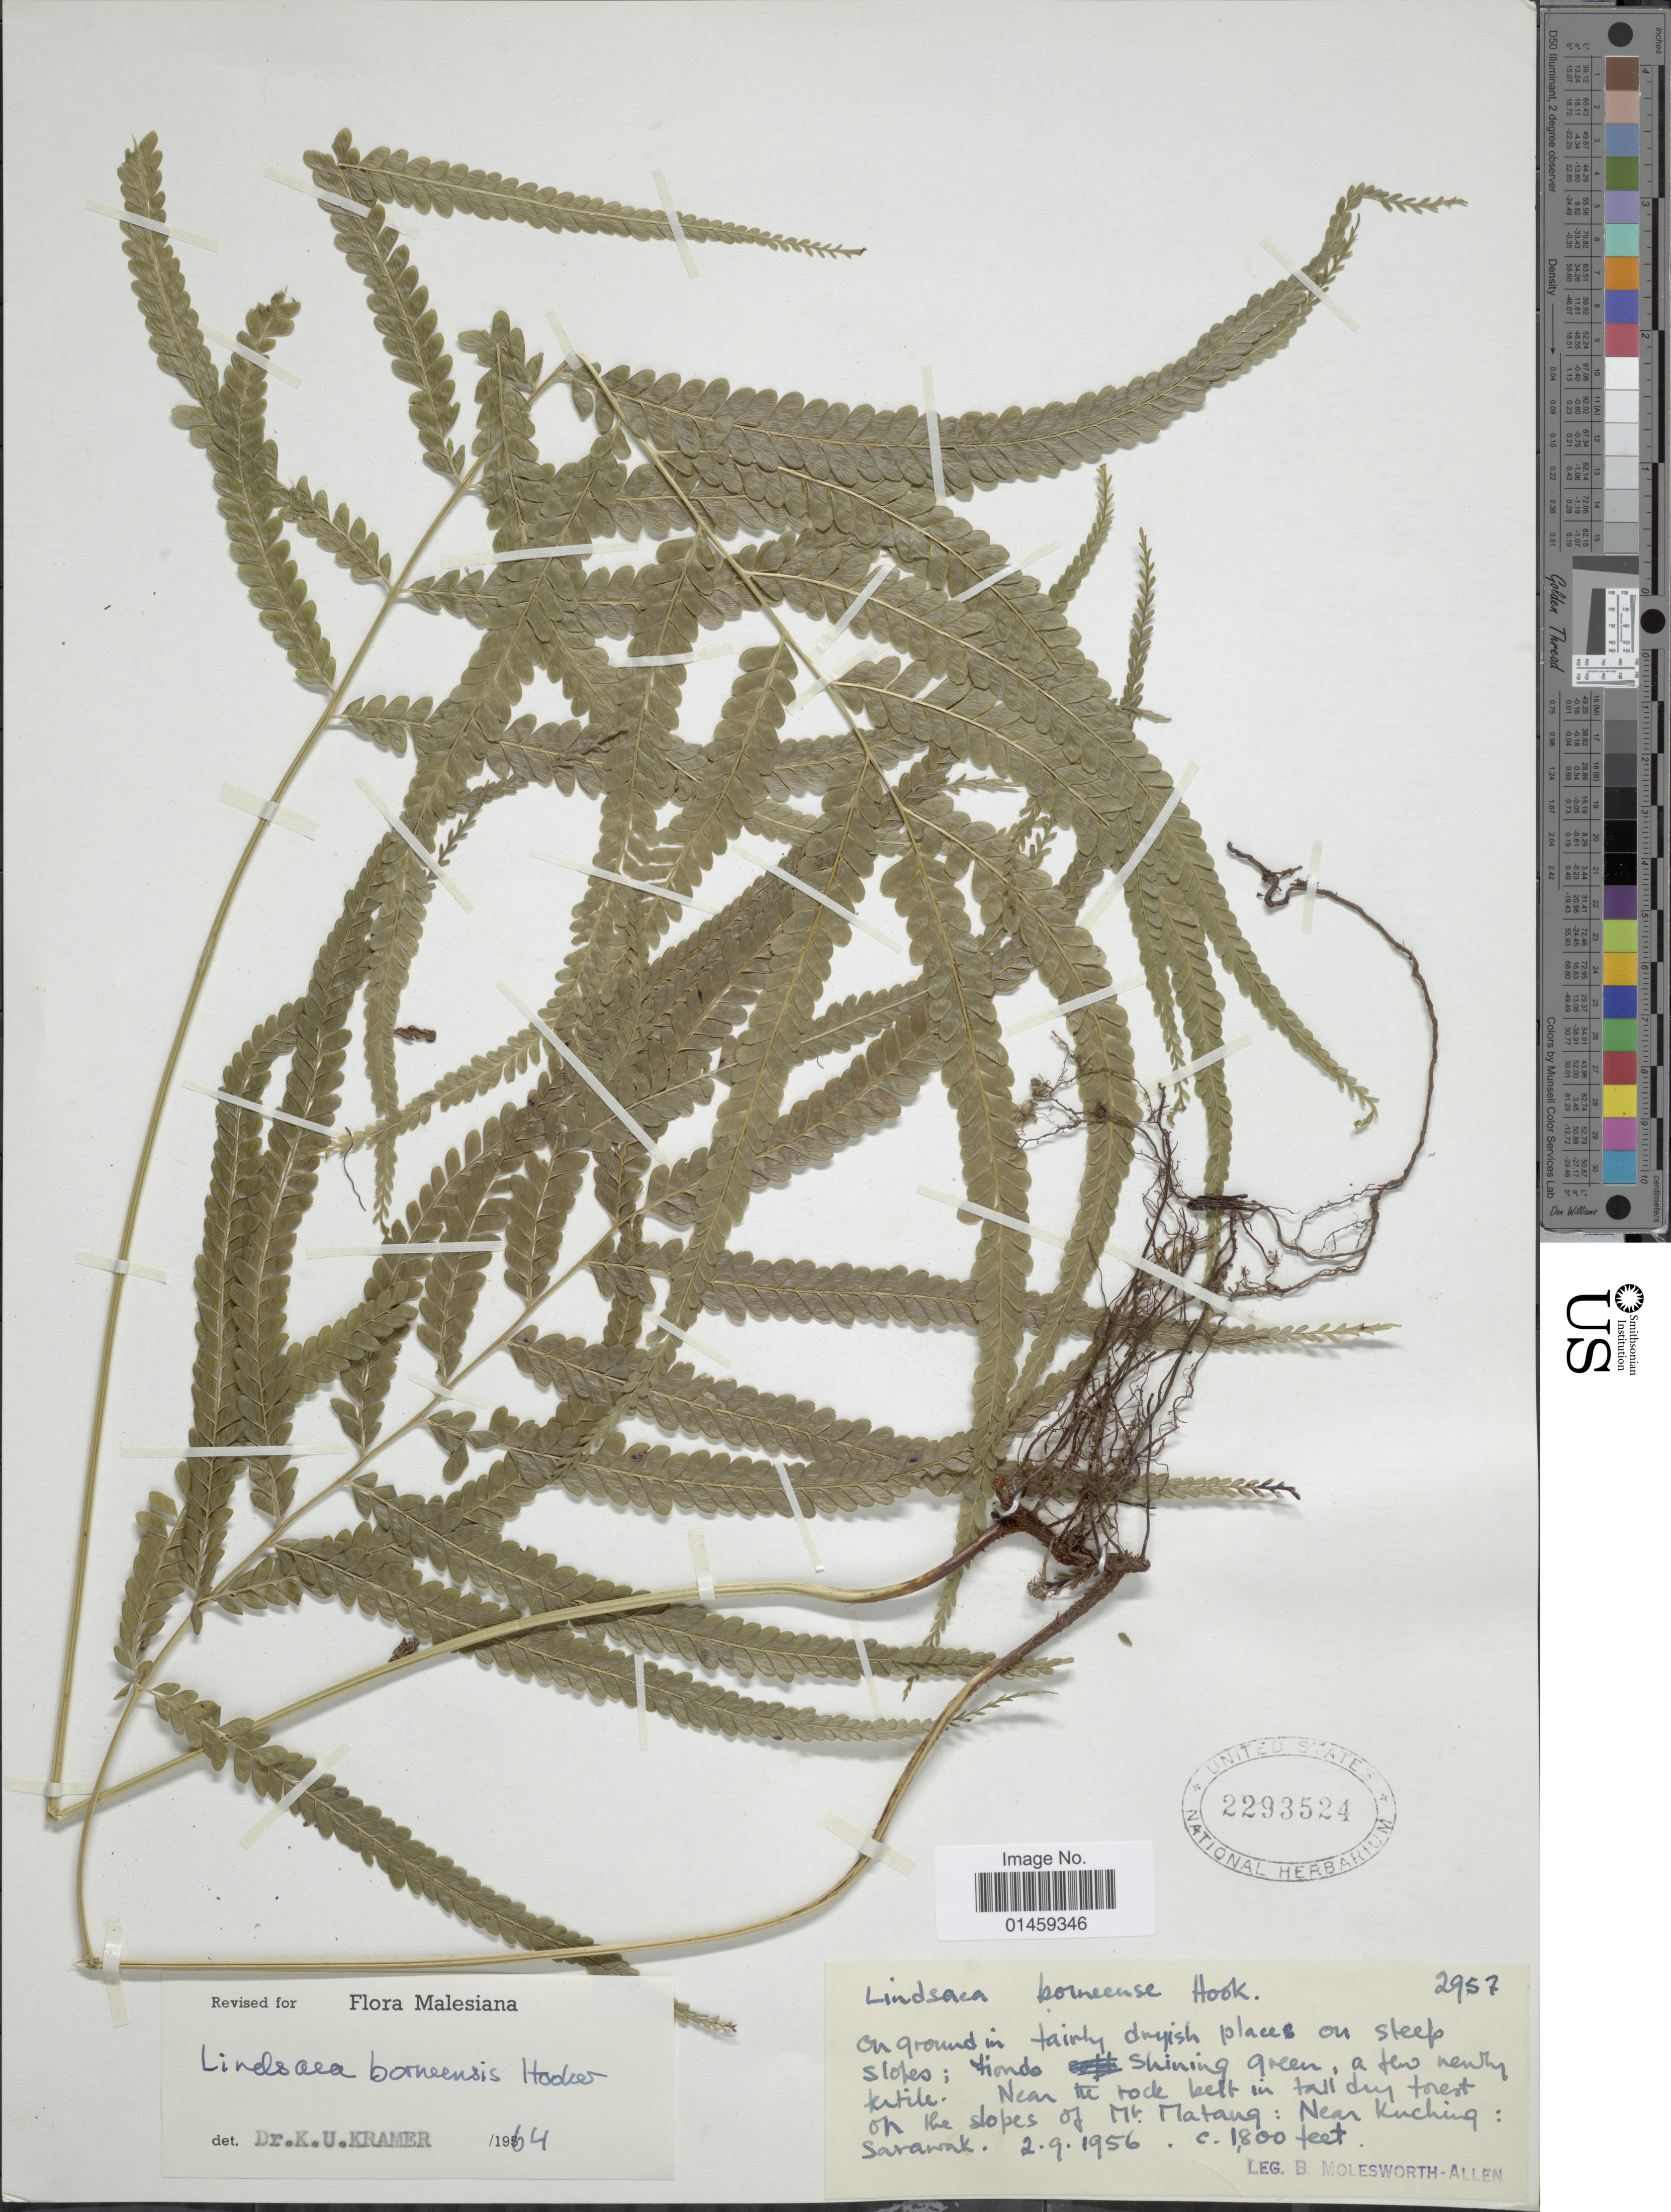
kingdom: Plantae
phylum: Tracheophyta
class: Polypodiopsida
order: Polypodiales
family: Lindsaeaceae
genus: Lindsaea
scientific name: Lindsaea borneensis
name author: Hook.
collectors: B. E. G. Molesworth-Allen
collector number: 2957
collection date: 1956-09-20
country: Malaysia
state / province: Sarawak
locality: Near the rode belt in tall deep forest on the slopes of Mt. Matang: Near Kuching.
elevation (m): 549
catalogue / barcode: US 2293524